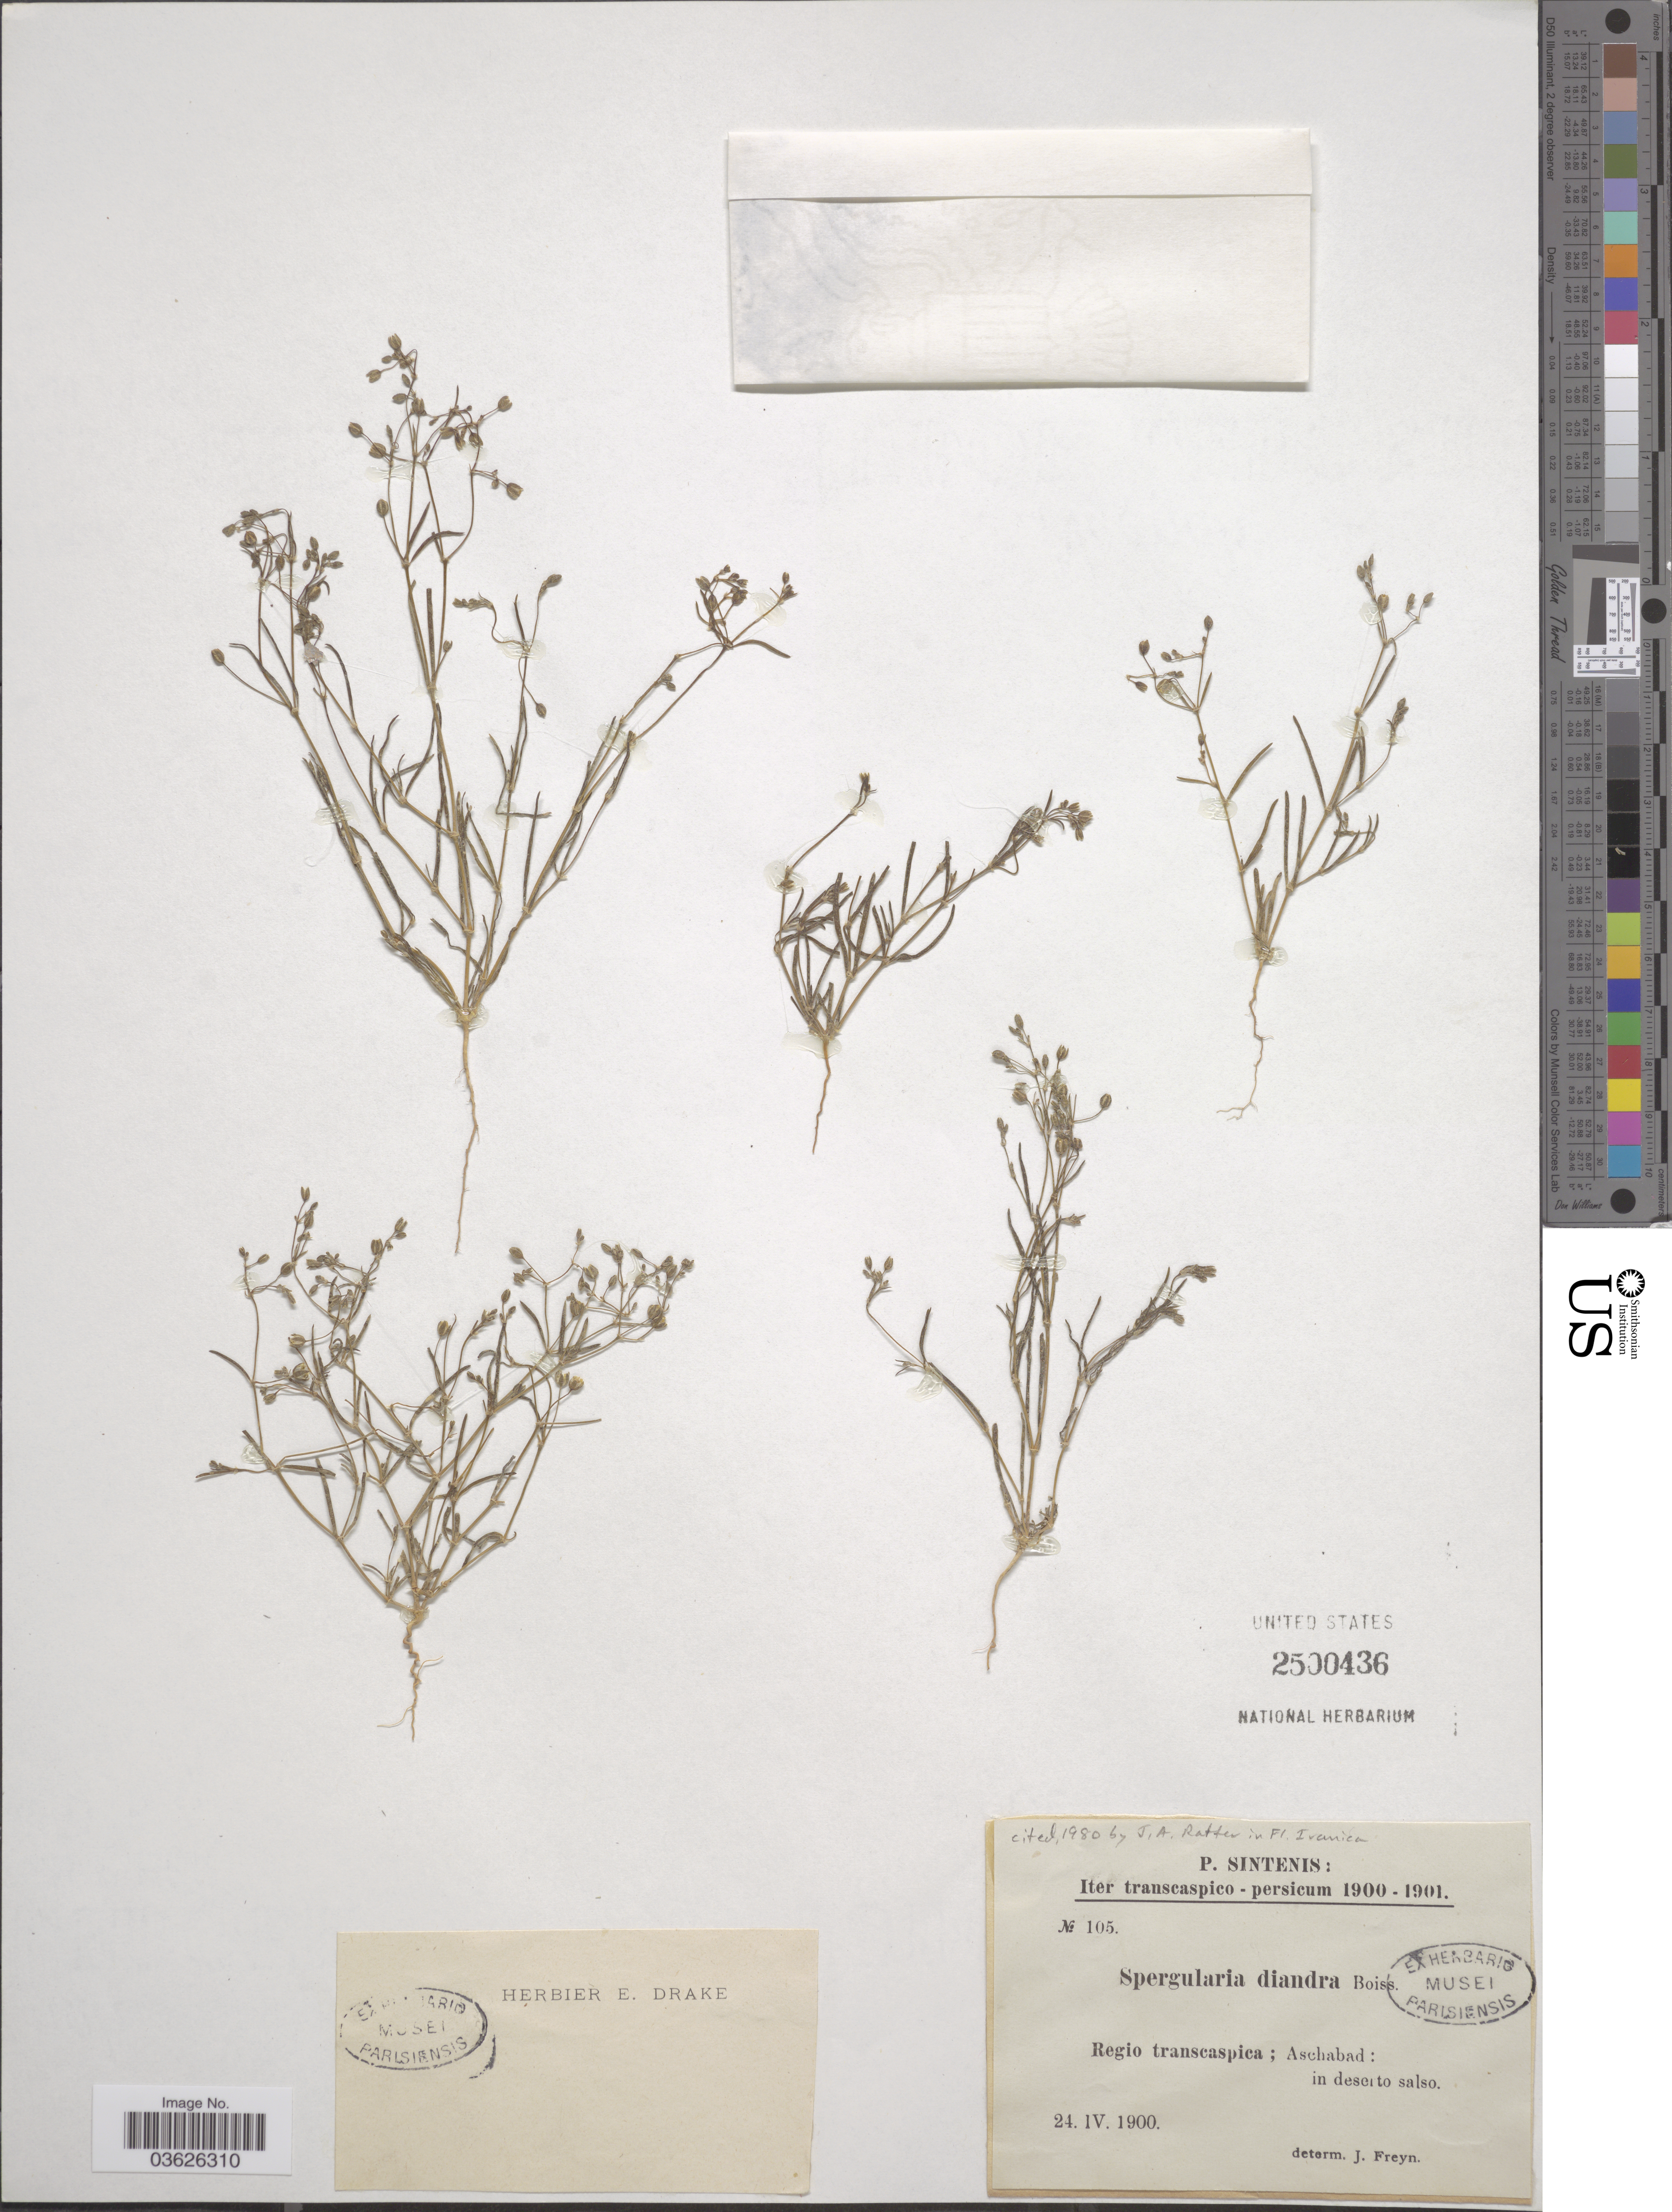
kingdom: Plantae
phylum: Tracheophyta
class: Magnoliopsida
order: Caryophyllales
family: Caryophyllaceae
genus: Spergularia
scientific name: Spergularia diandra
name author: (Gussone) Heldr.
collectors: P. Sintenis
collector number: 105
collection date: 1900-04-24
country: Turkmenistan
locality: Regio transcaspica; Aschabad.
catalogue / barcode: US 2500436